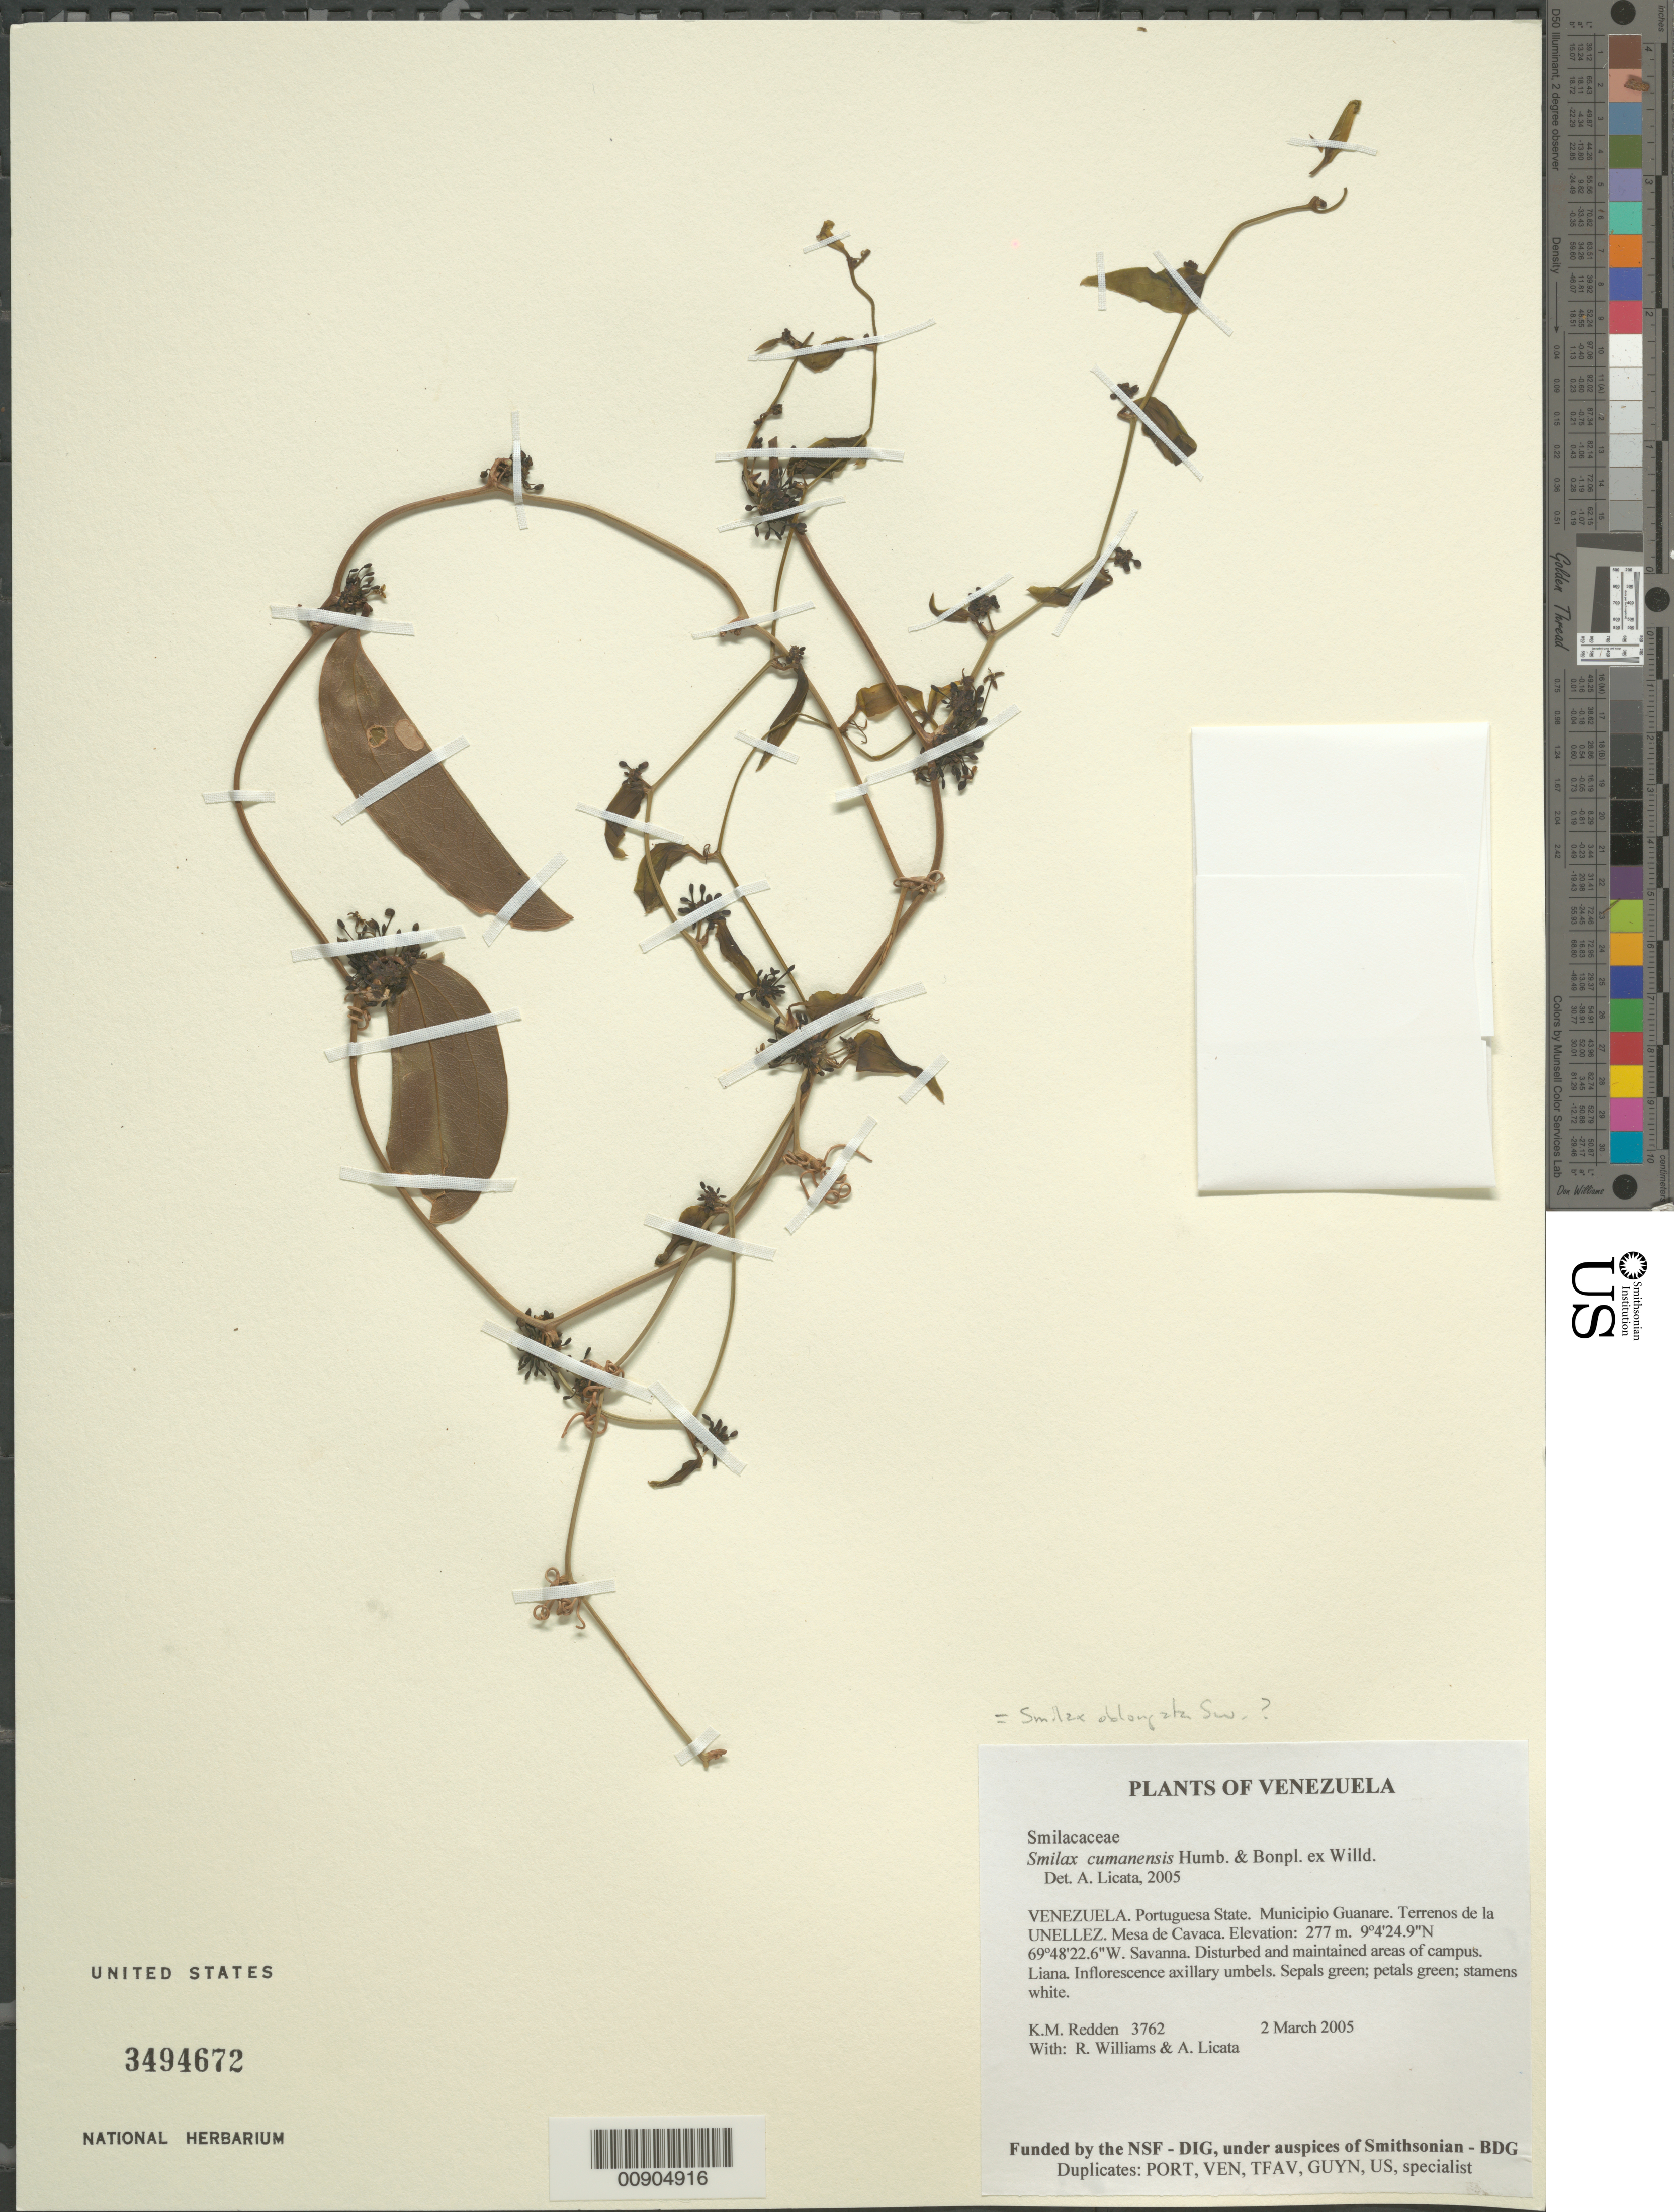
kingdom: Plantae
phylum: Tracheophyta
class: Liliopsida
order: Liliales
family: Smilacaceae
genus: Smilax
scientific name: Smilax cumanensis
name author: Humb. & Bonpl. ex Willd.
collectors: K. M. Redden, R. Williams & A. Licata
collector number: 3762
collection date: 2005-03-02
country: Venezuela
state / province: Portuguesa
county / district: Guanare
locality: Terrenos de la UNELLEZ. Mesa de Cavaca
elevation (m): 277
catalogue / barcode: US 3494672